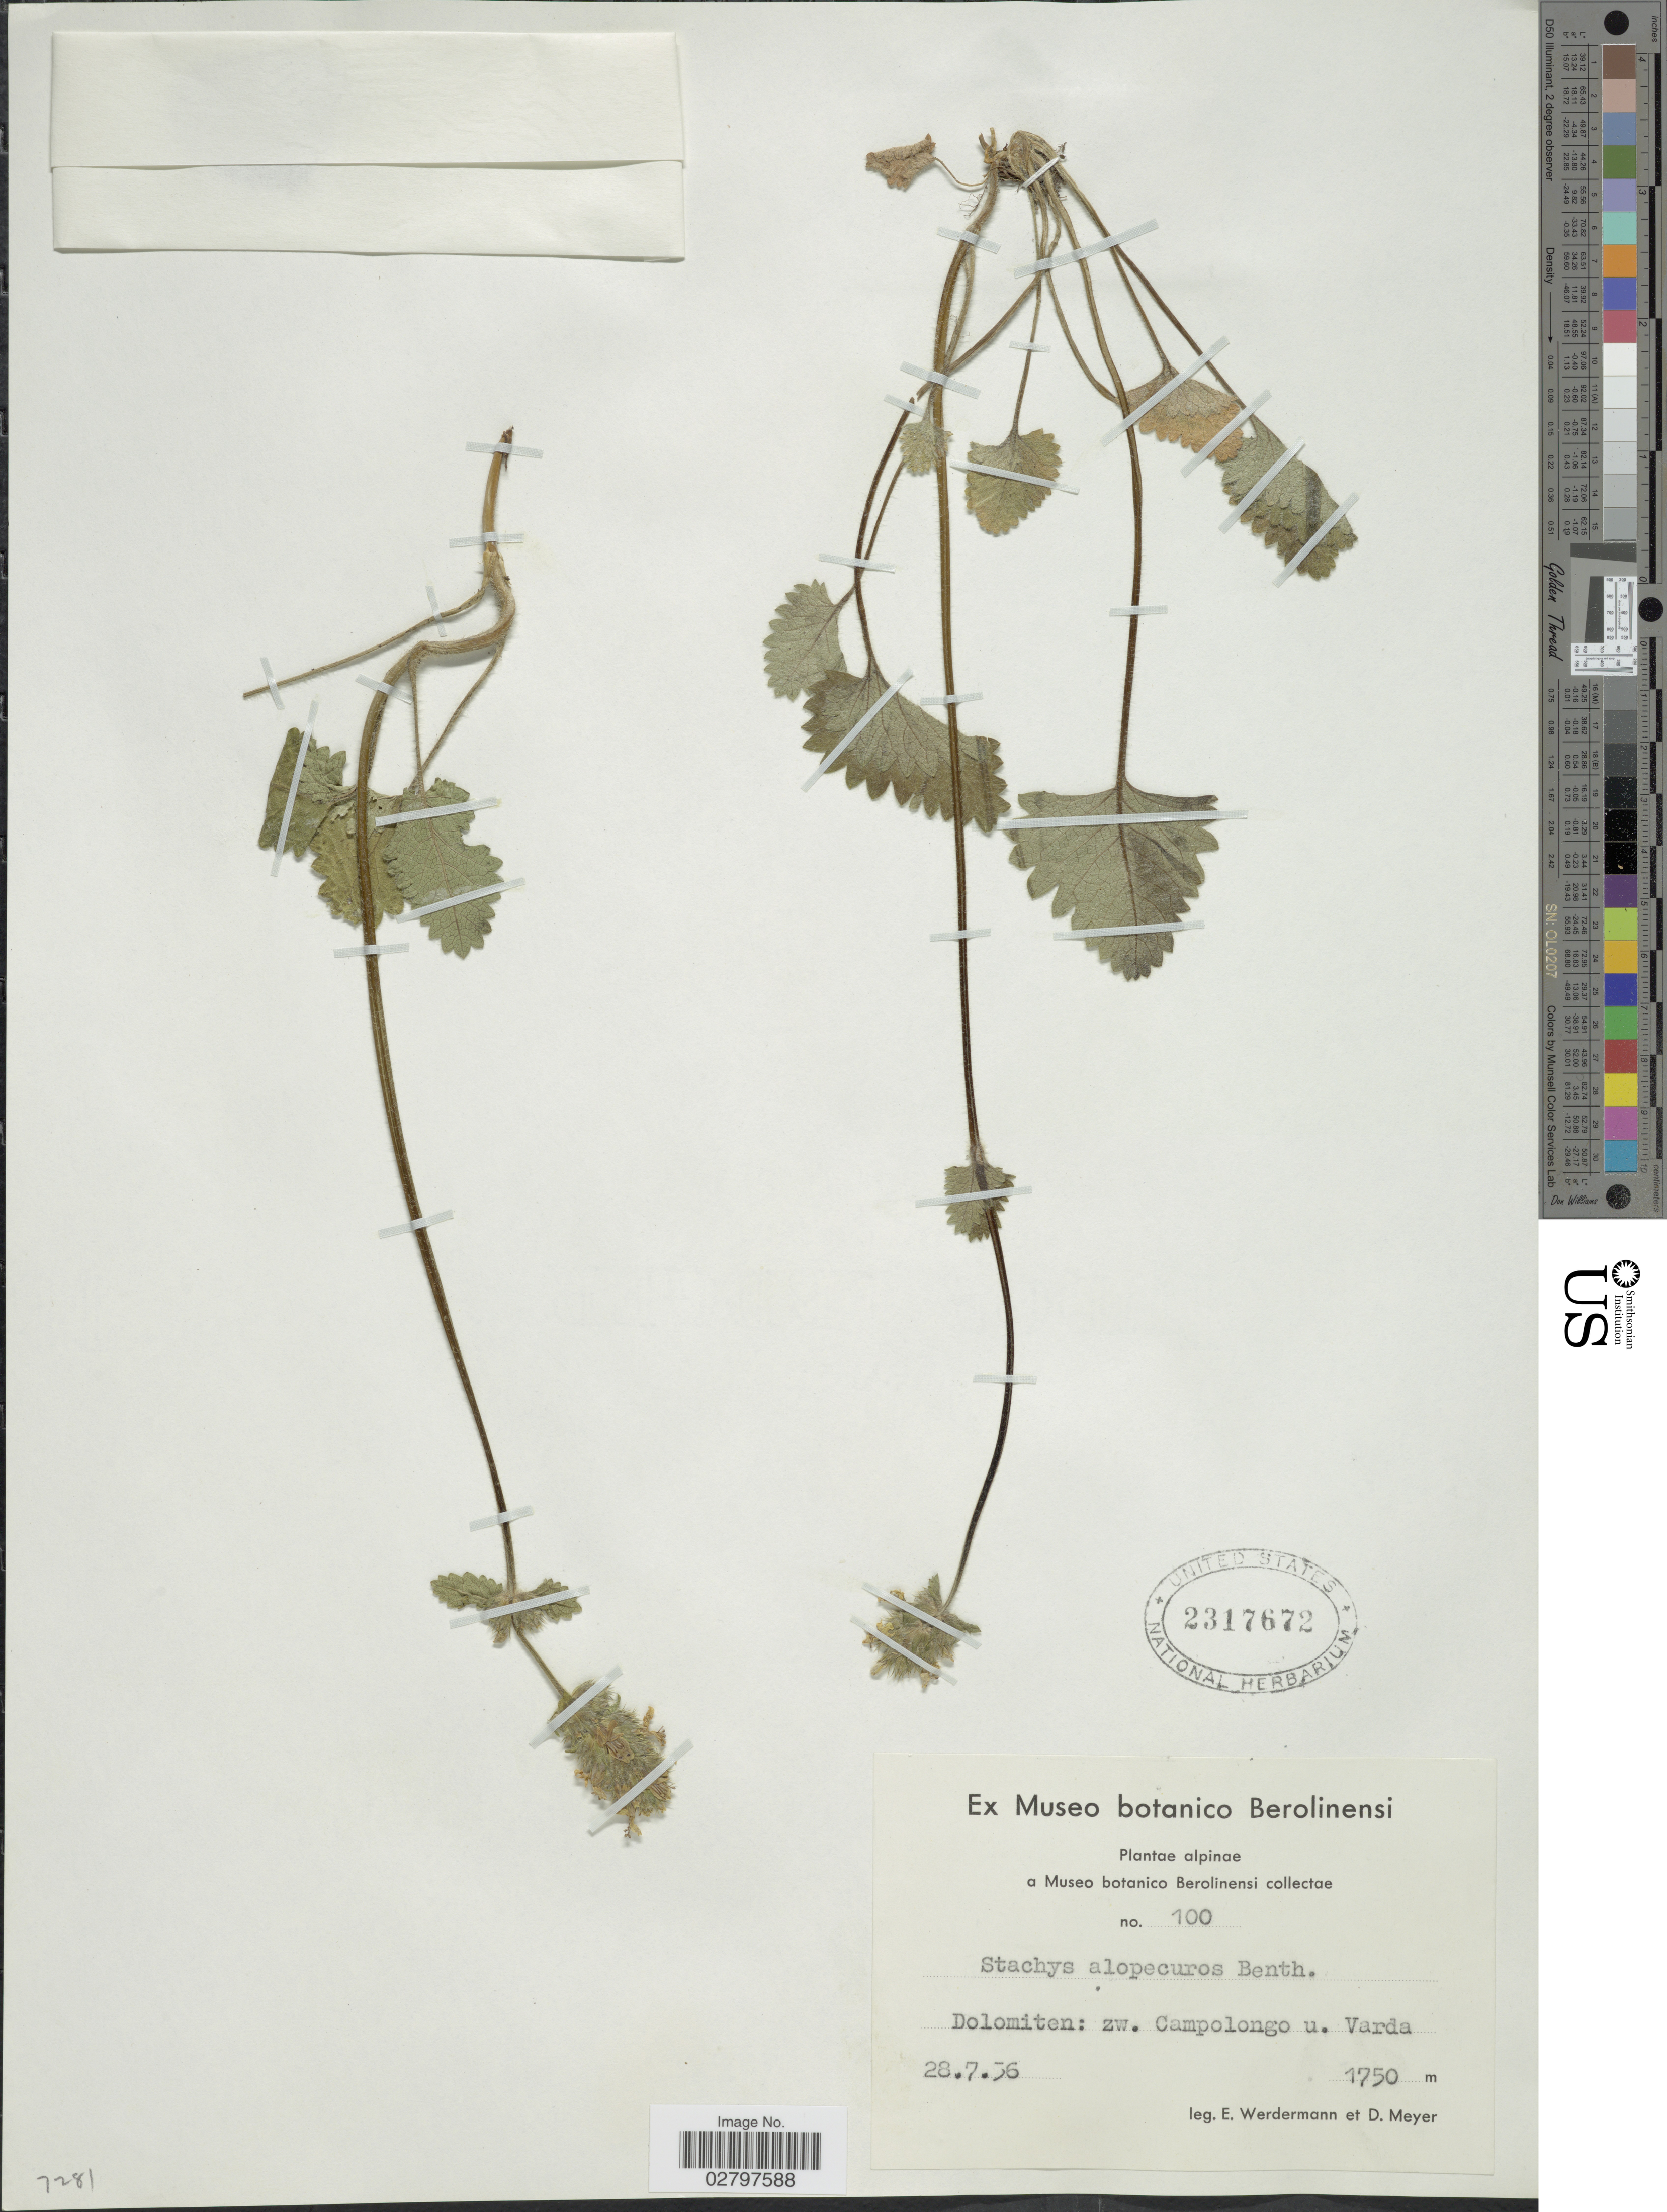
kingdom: Plantae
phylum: Tracheophyta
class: Magnoliopsida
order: Lamiales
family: Lamiaceae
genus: Stachys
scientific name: Stachys alopecuros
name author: (L.) Benth.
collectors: E. Werdermann & D. Meyer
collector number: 100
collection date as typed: Transcribed d/m/y: 28/7/36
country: South Africa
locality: Dolomiten: zw. Campolongo u. Varda. Alpinae.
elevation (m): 1750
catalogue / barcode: US 2317672